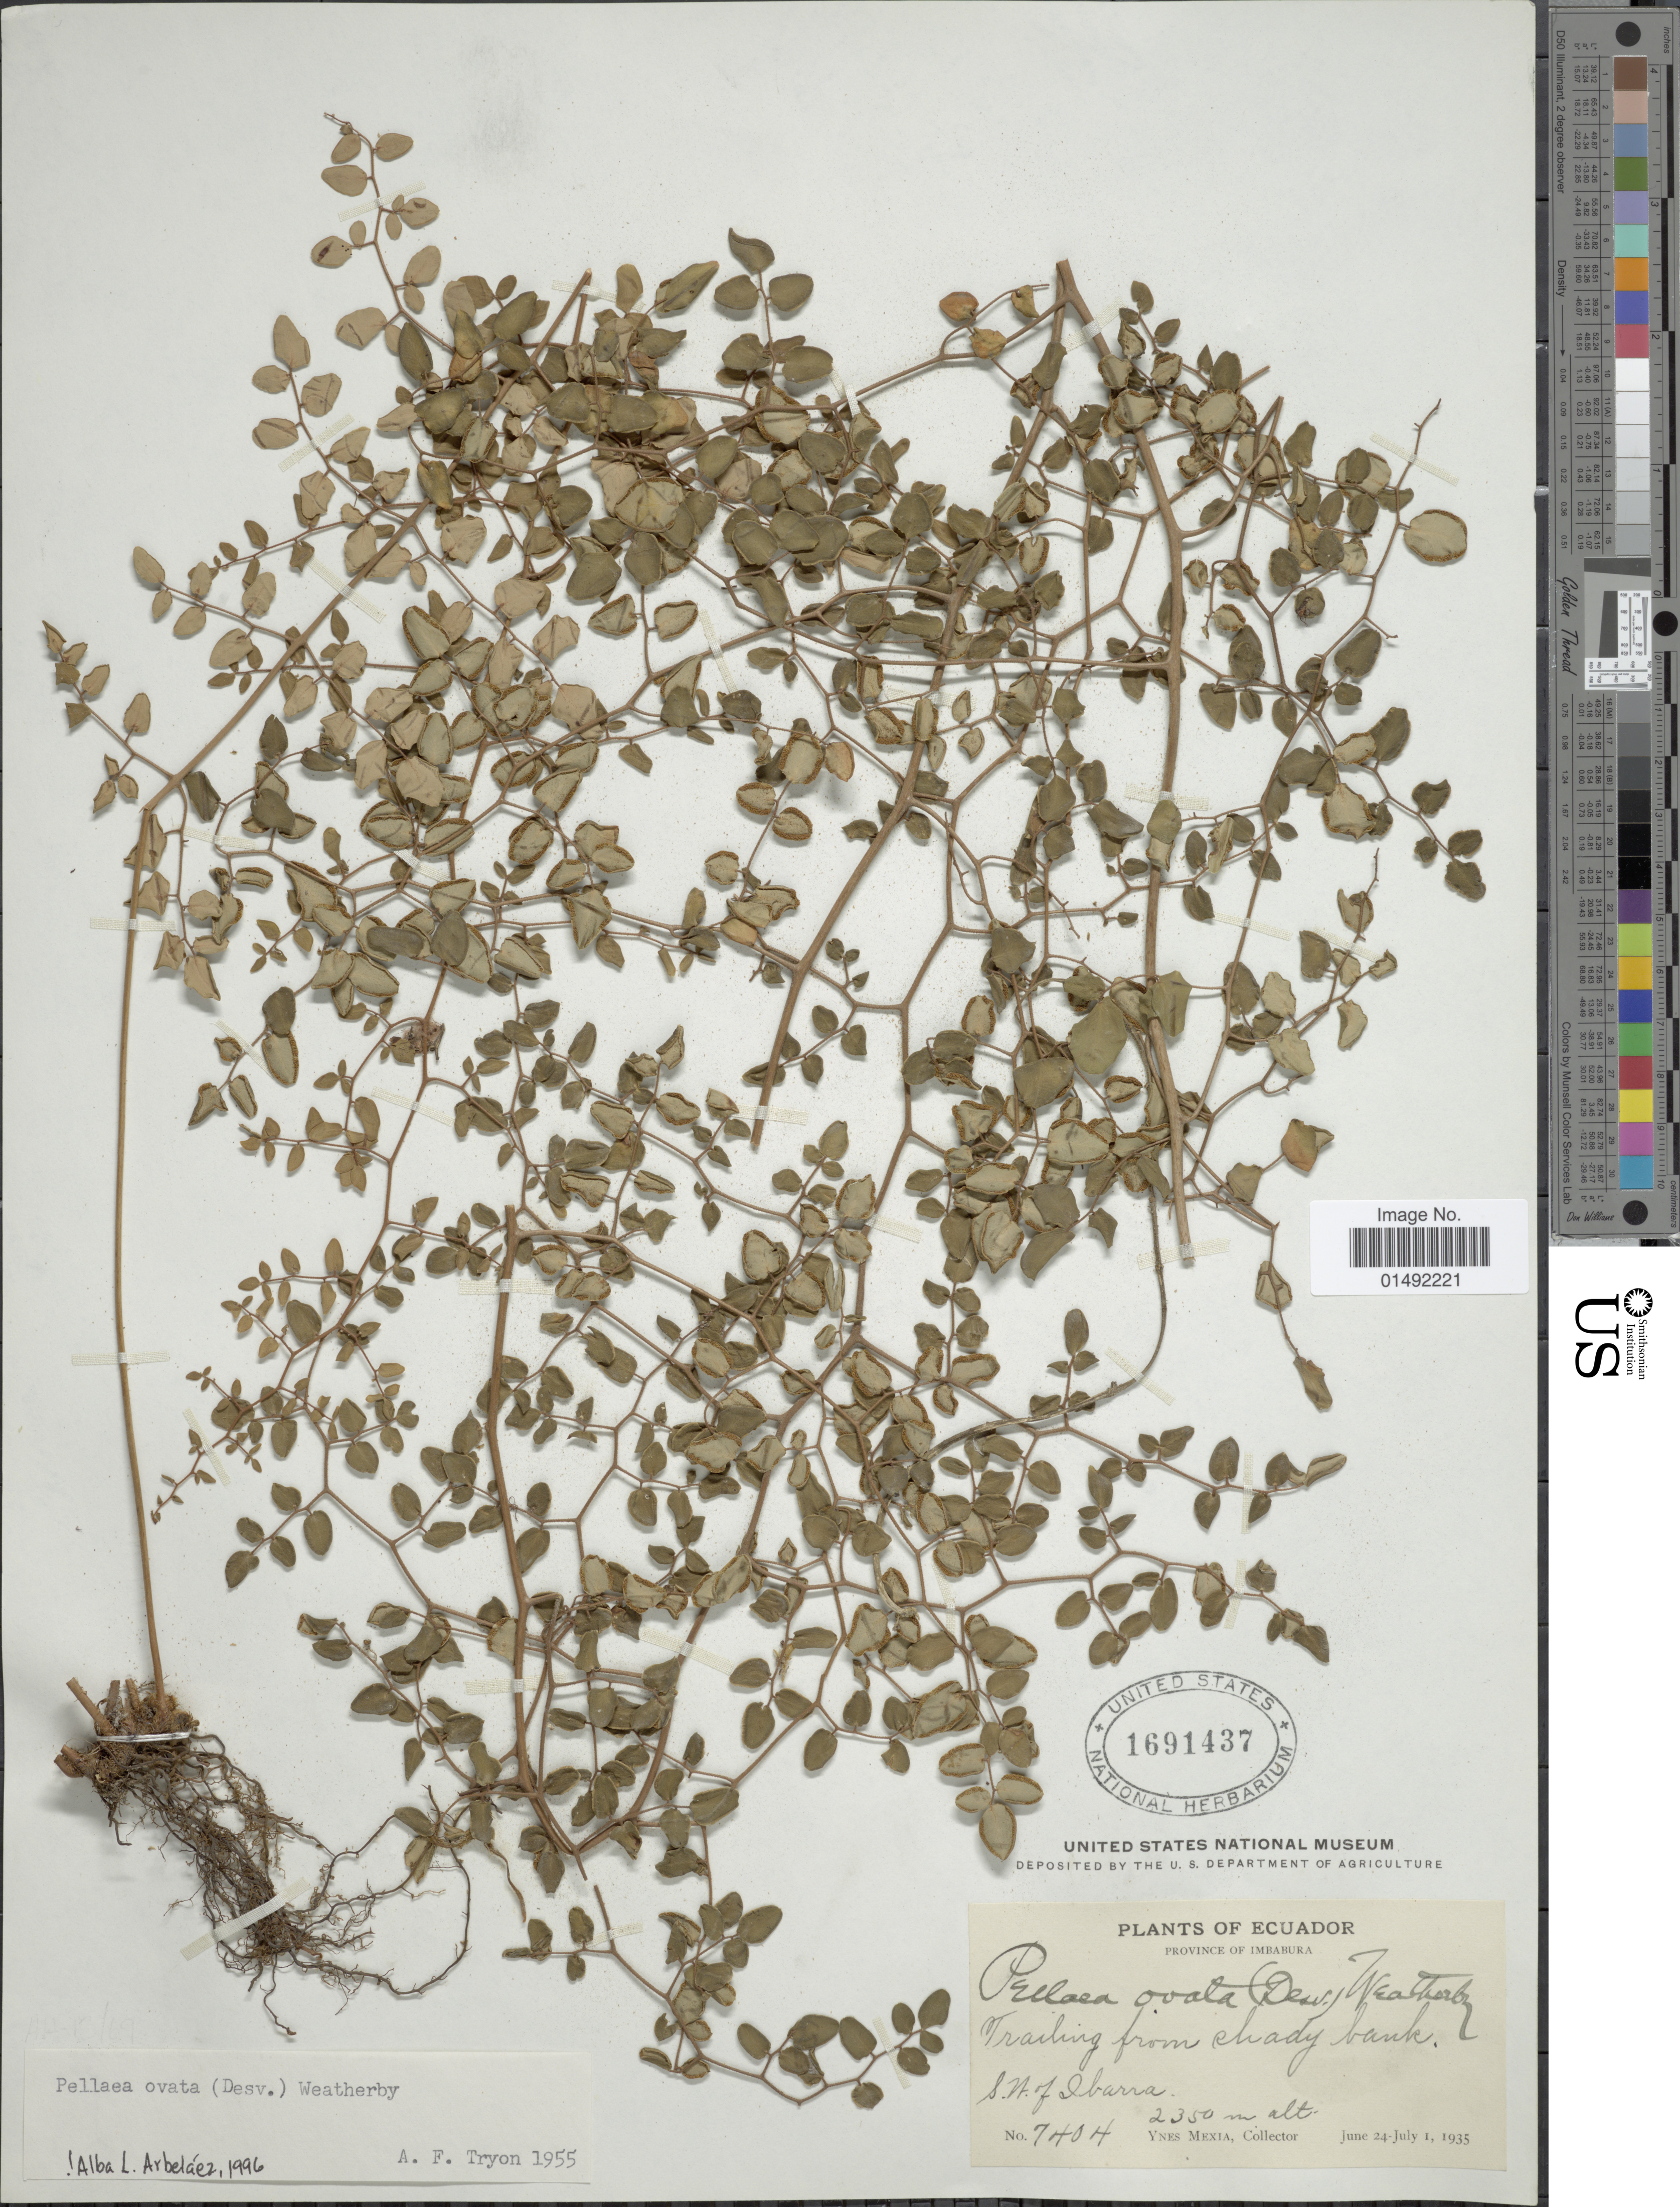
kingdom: Plantae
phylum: Tracheophyta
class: Polypodiopsida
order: Polypodiales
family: Pteridaceae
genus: Pellaea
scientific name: Pellaea ovata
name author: (Desv.) Weath.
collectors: Y. Mexia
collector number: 7404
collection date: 1935-06-24/1935-07-01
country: Ecuador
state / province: Imbabura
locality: Trailing from shady bank. S.A. of Ibarra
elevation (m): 2350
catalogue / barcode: US 1691437